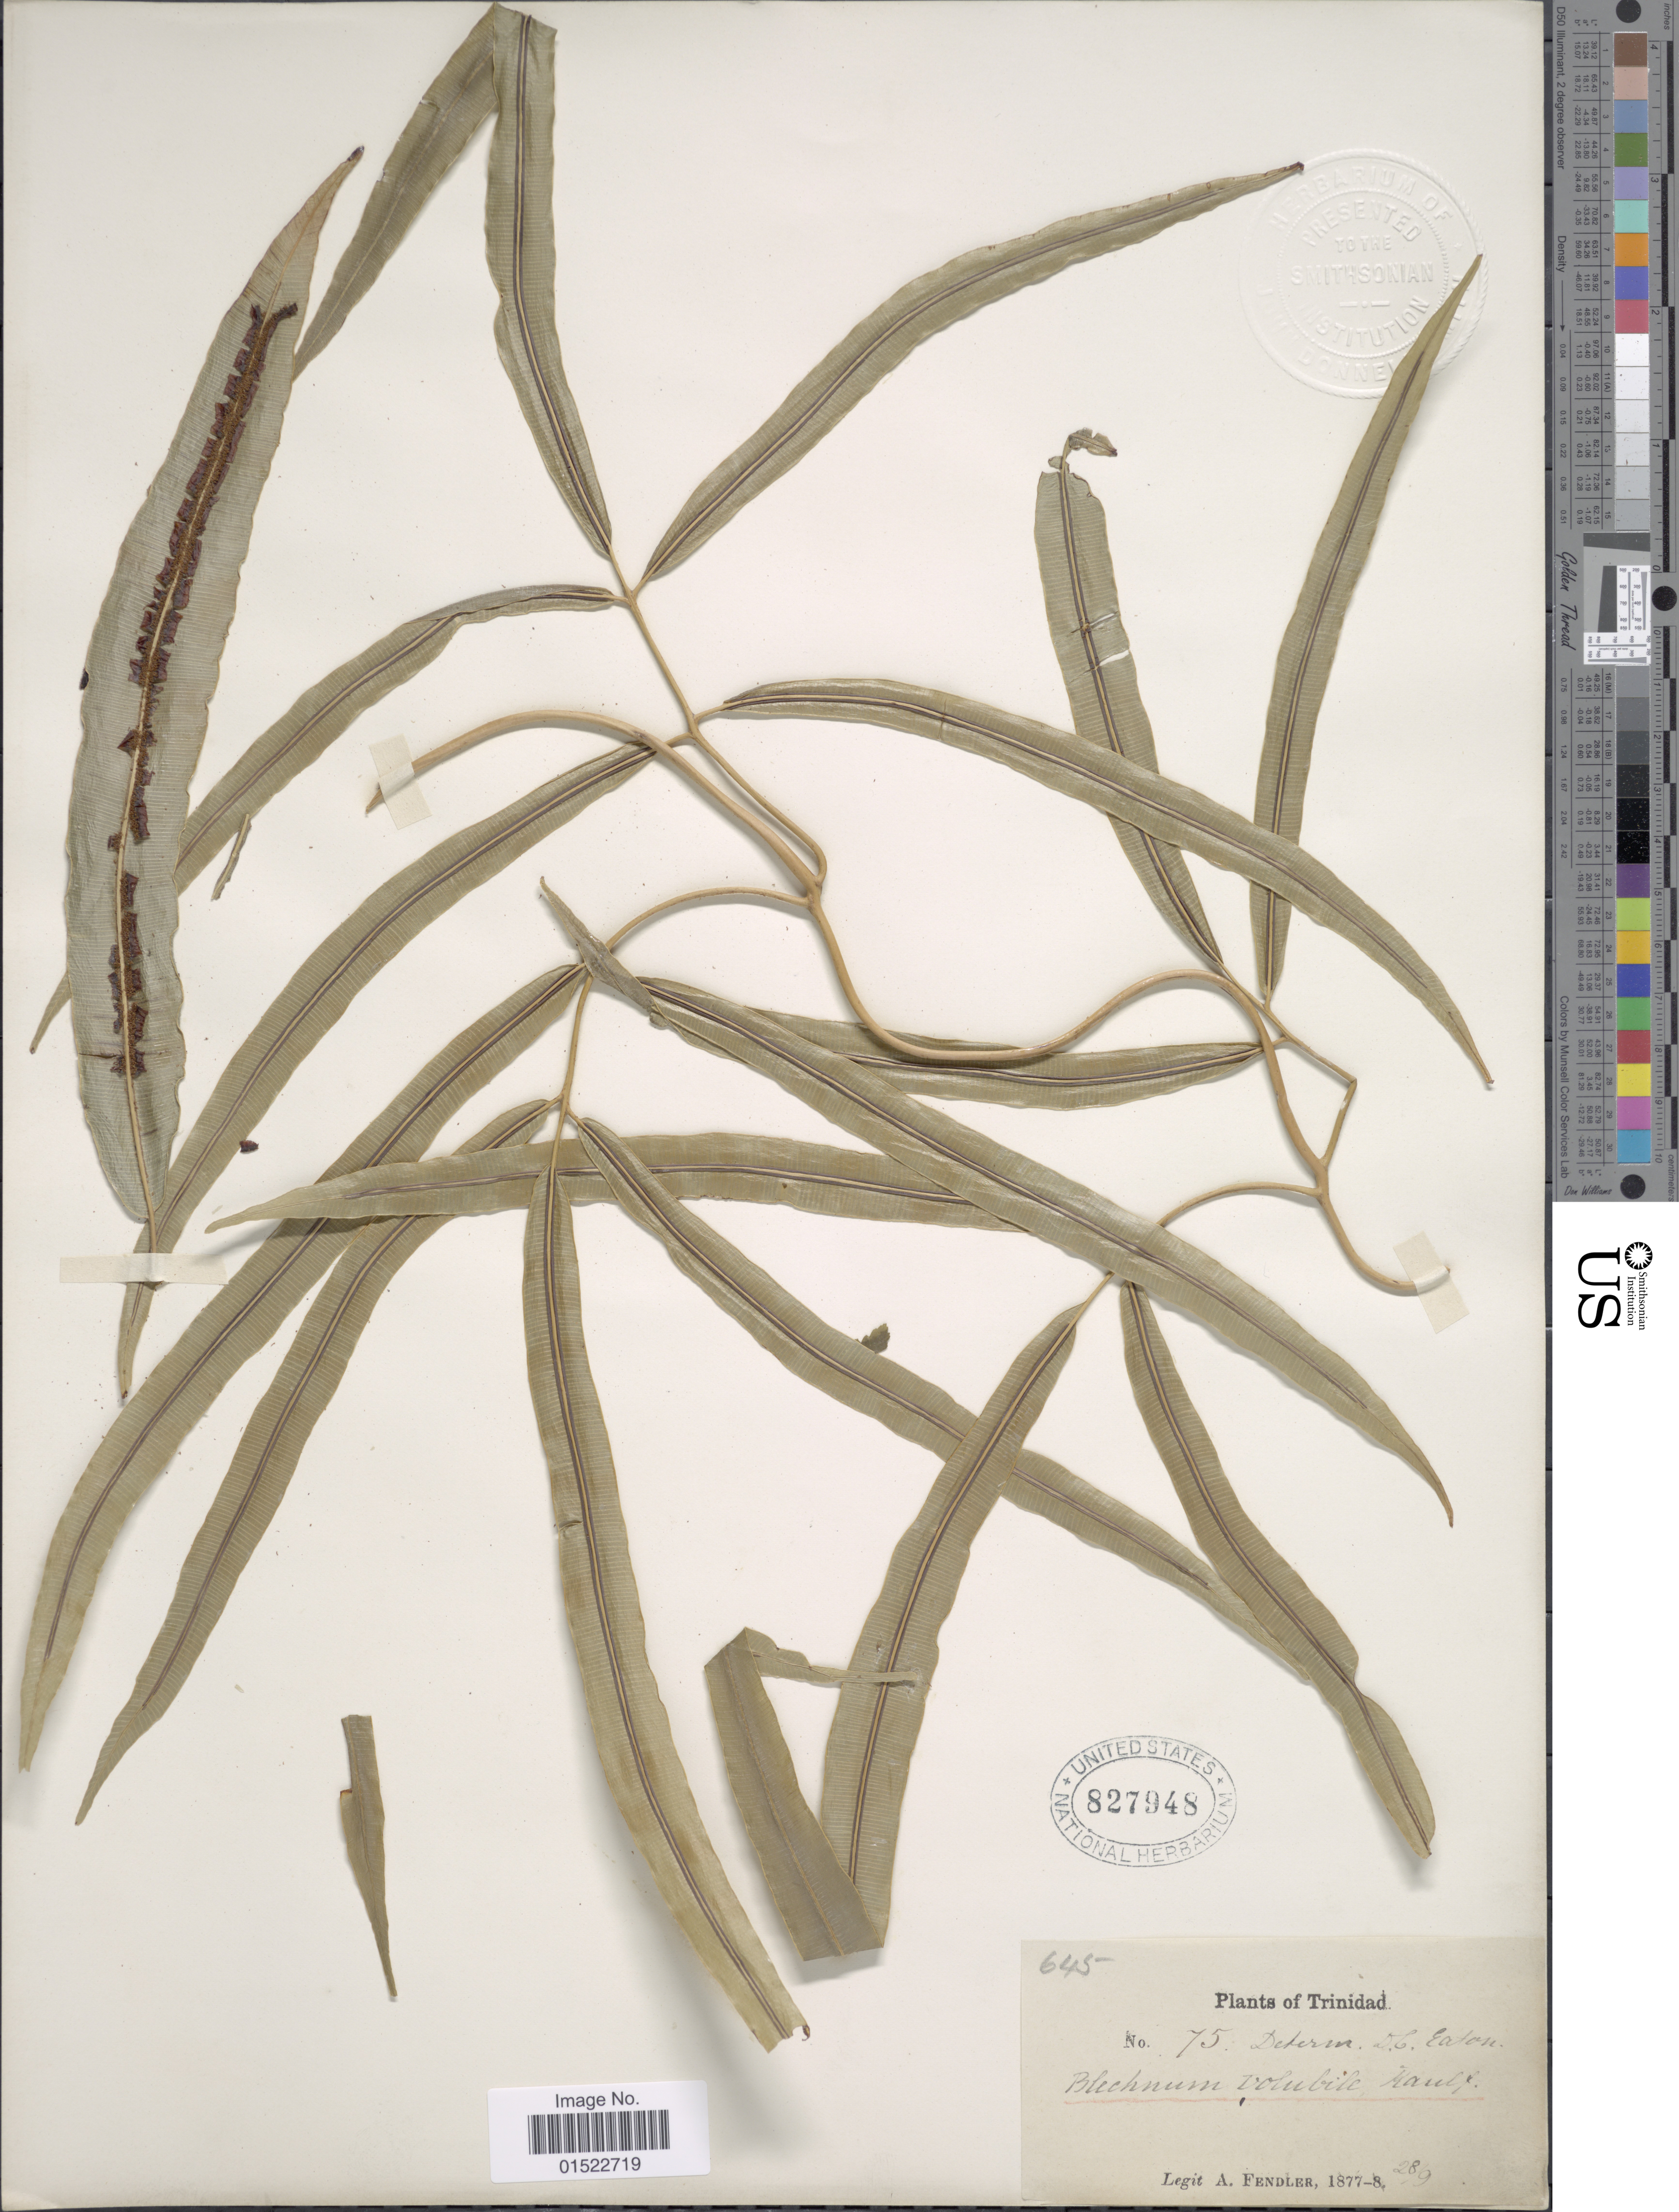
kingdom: Plantae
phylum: Tracheophyta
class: Polypodiopsida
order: Polypodiales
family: Blechnaceae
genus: Salpichlaena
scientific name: Salpichlaena volubilis subsp. volubilis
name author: (Kaulf.) J. Sm.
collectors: A. Fendler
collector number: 75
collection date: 1877/1878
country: Trinidad and Tobago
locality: Trinidad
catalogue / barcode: US 827948